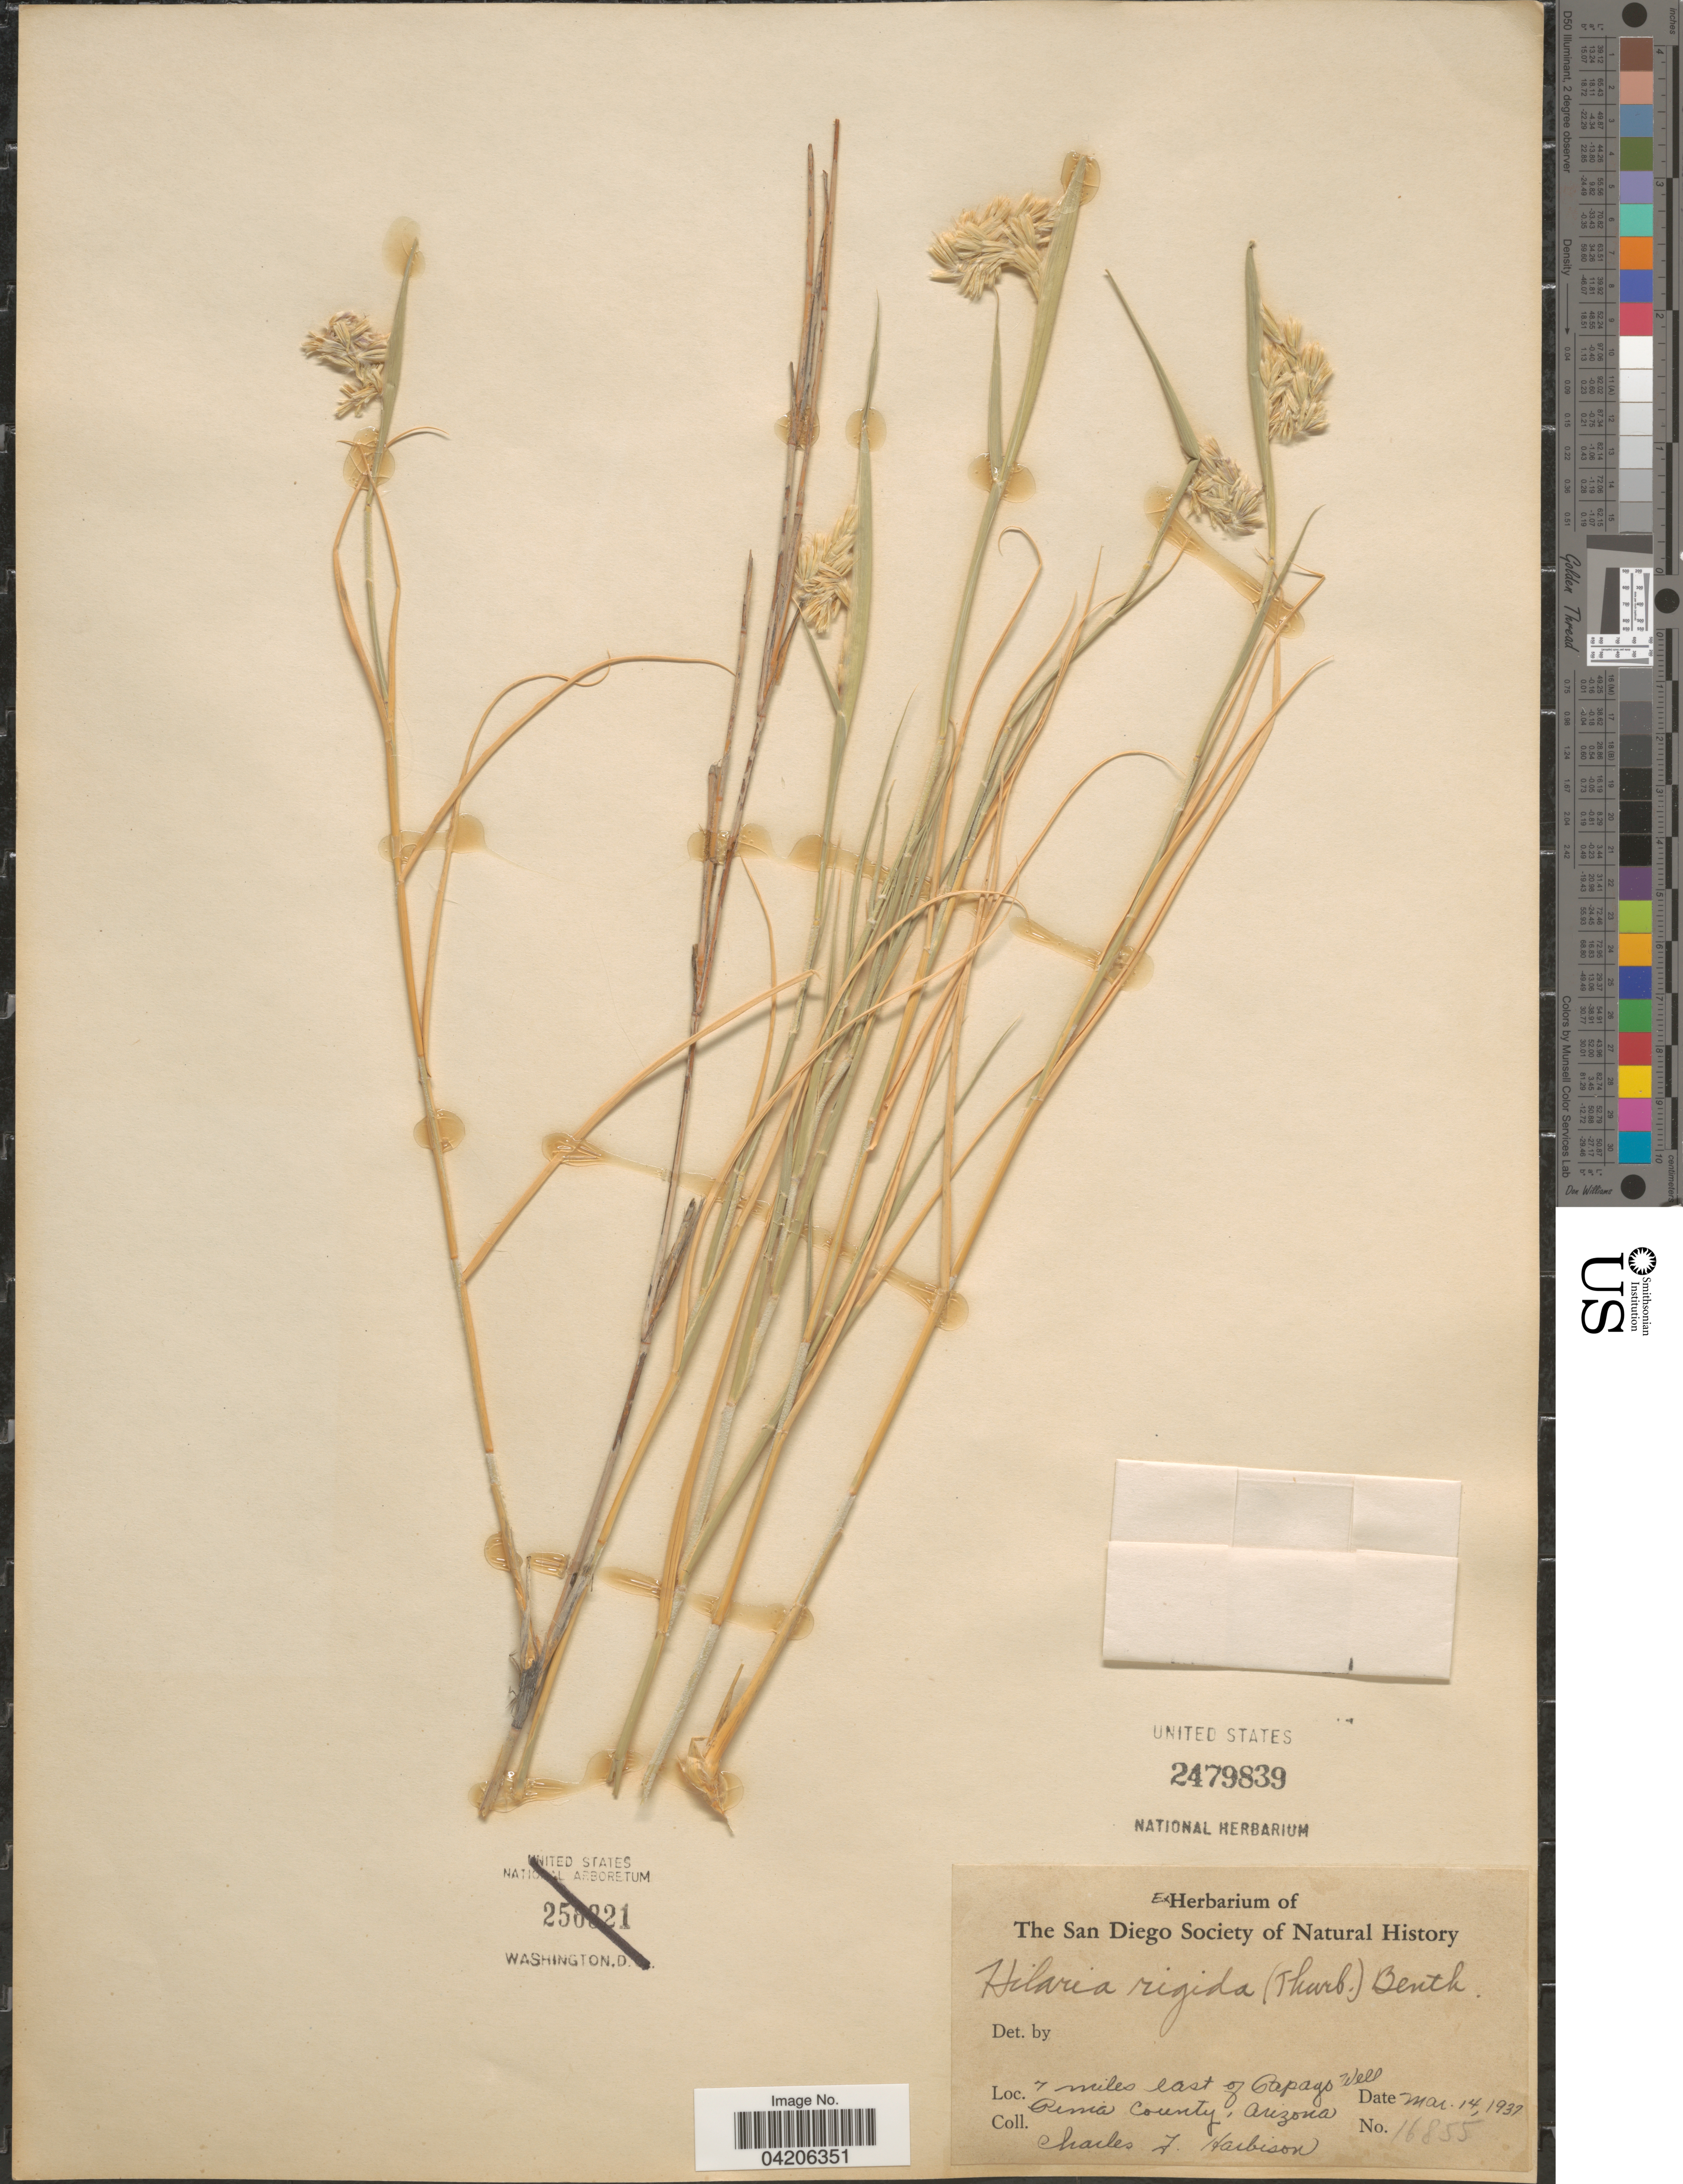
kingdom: Plantae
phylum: Tracheophyta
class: Liliopsida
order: Poales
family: Poaceae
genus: Hilaria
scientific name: Hilaria rigida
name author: (Thurb.) Benth. ex Scribn.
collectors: C. F. Harbison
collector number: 16855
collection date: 1937-03-14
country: United States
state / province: Arizona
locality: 7 miles east of Papago Well.Penia County.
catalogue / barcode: US 2479839